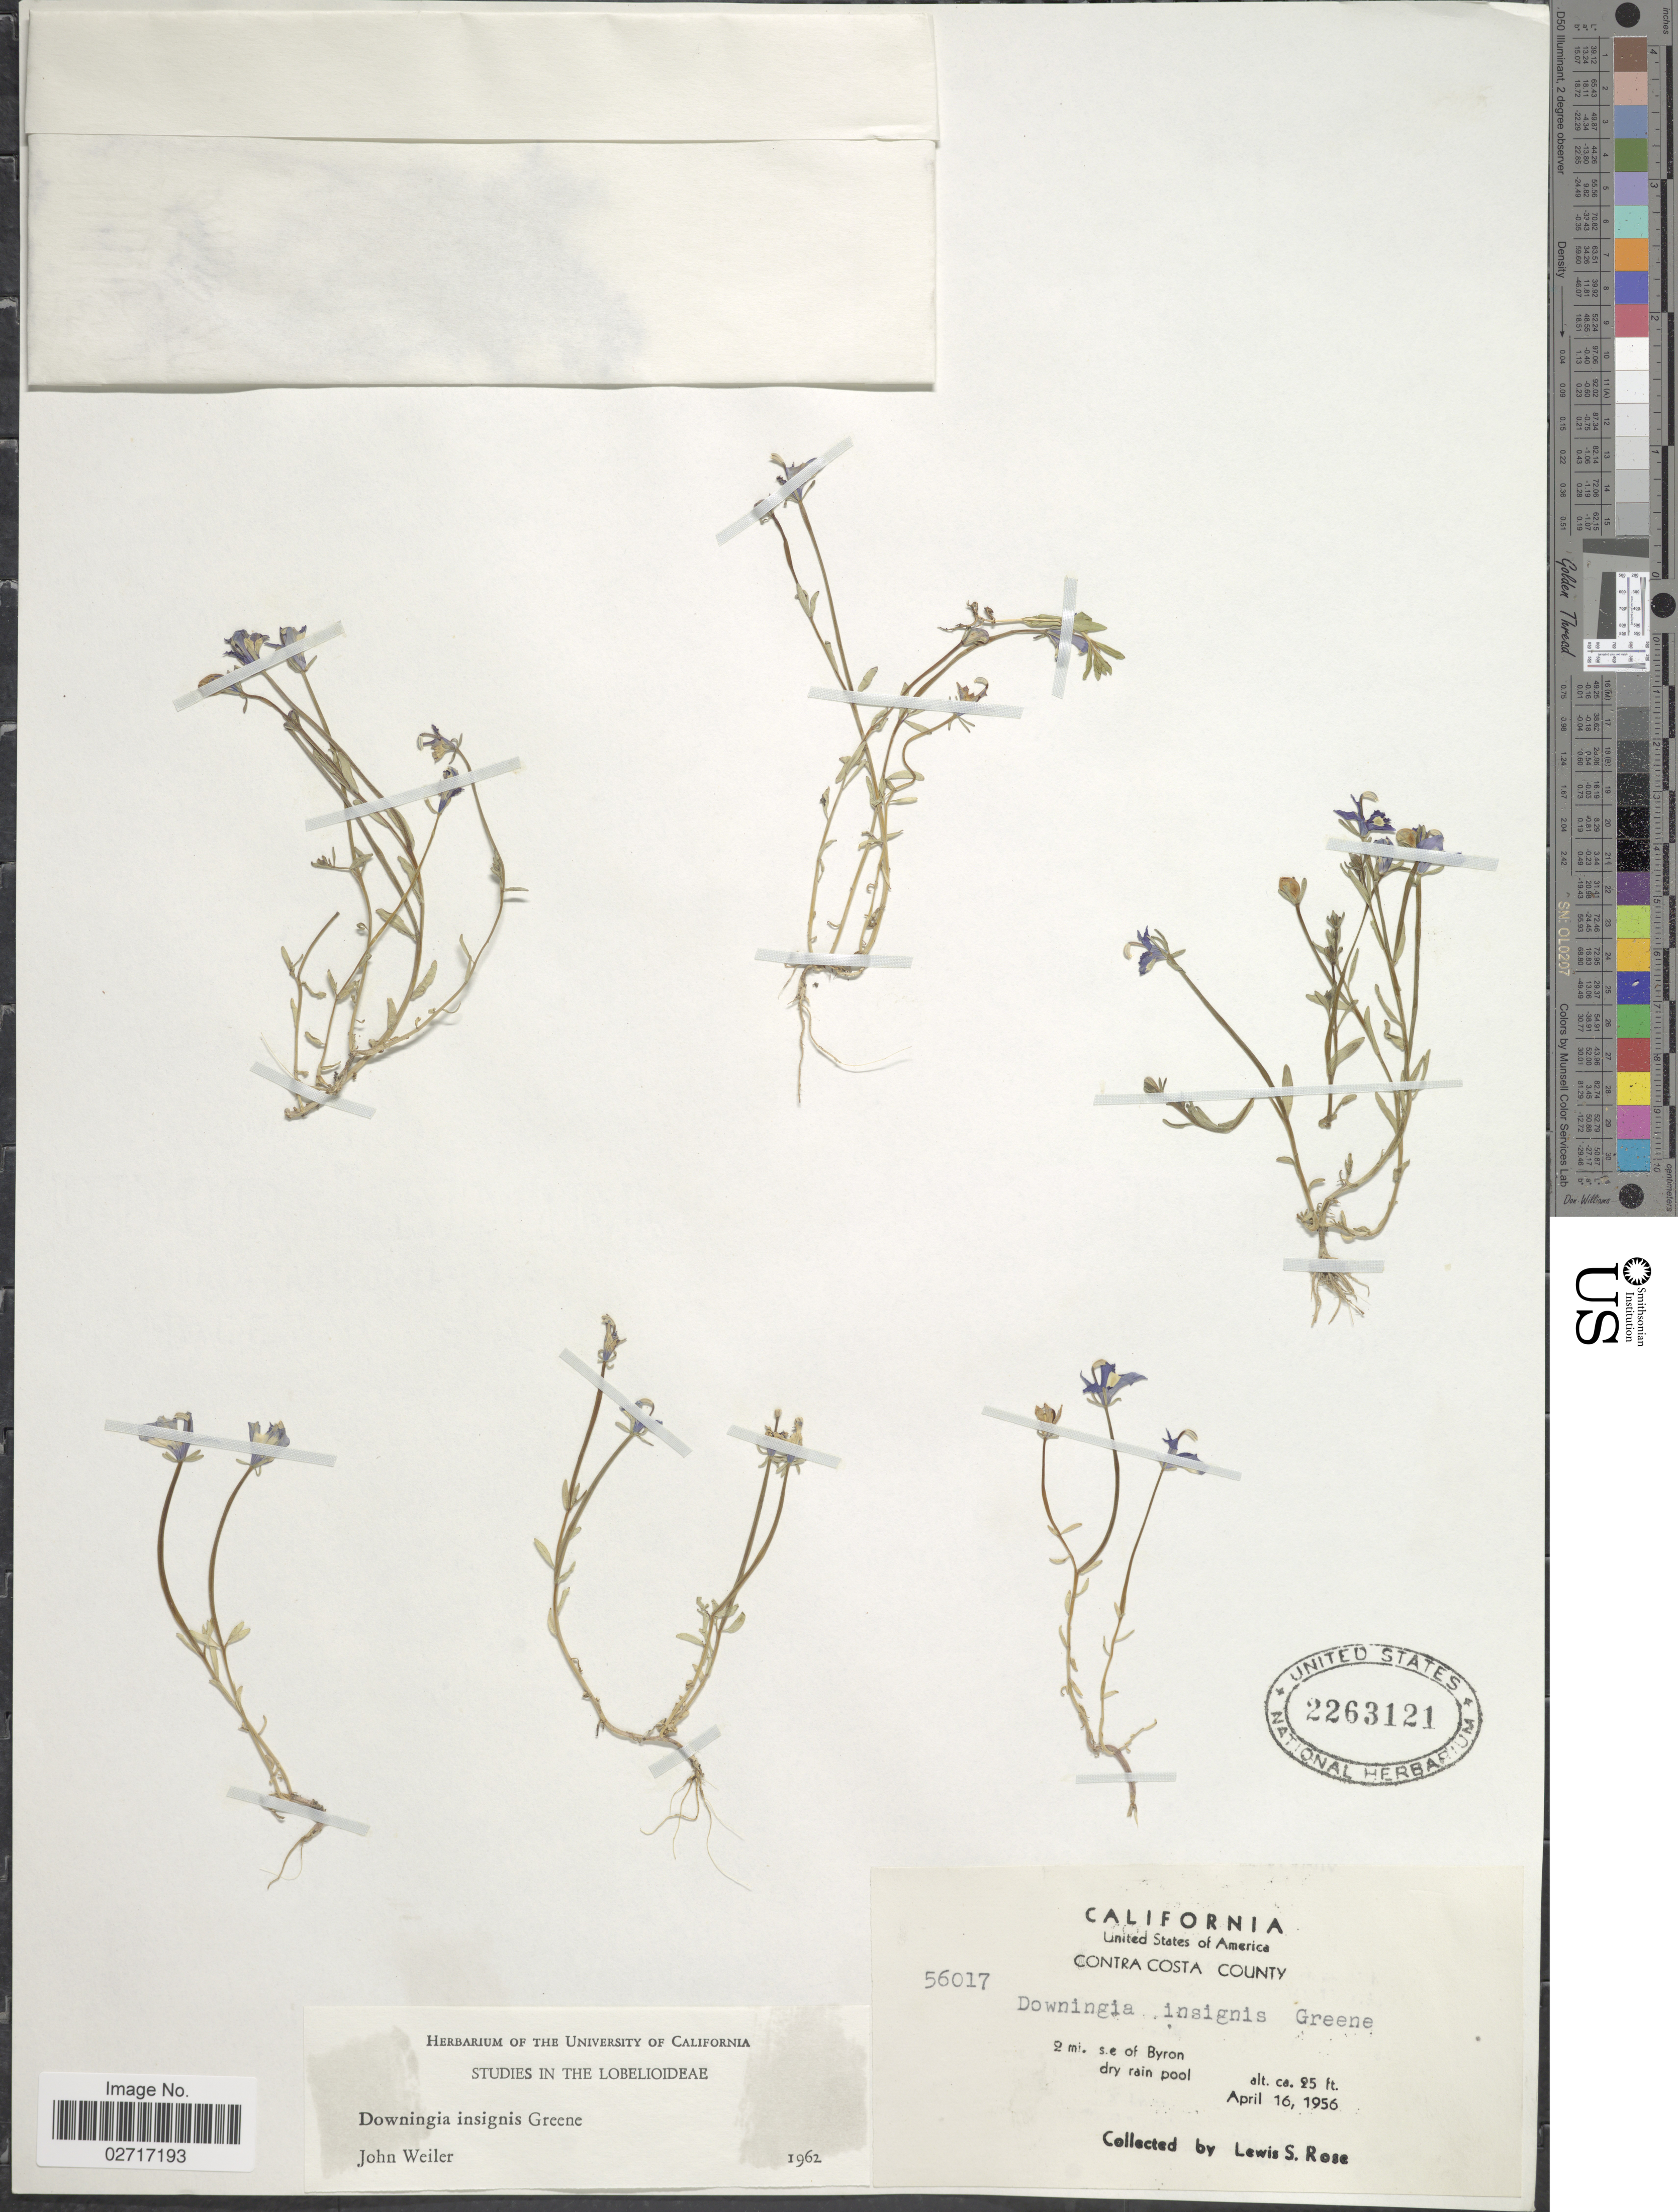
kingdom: Plantae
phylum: Tracheophyta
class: Magnoliopsida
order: Asterales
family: Campanulaceae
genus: Downingia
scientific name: Downingia insignis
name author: Greene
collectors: L. S. Rose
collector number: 56017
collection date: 1956-04-16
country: United States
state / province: California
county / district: Contra Costa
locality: Contra Costa County. 2 mi. s.e. of Bryon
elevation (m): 8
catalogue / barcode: US 2263121